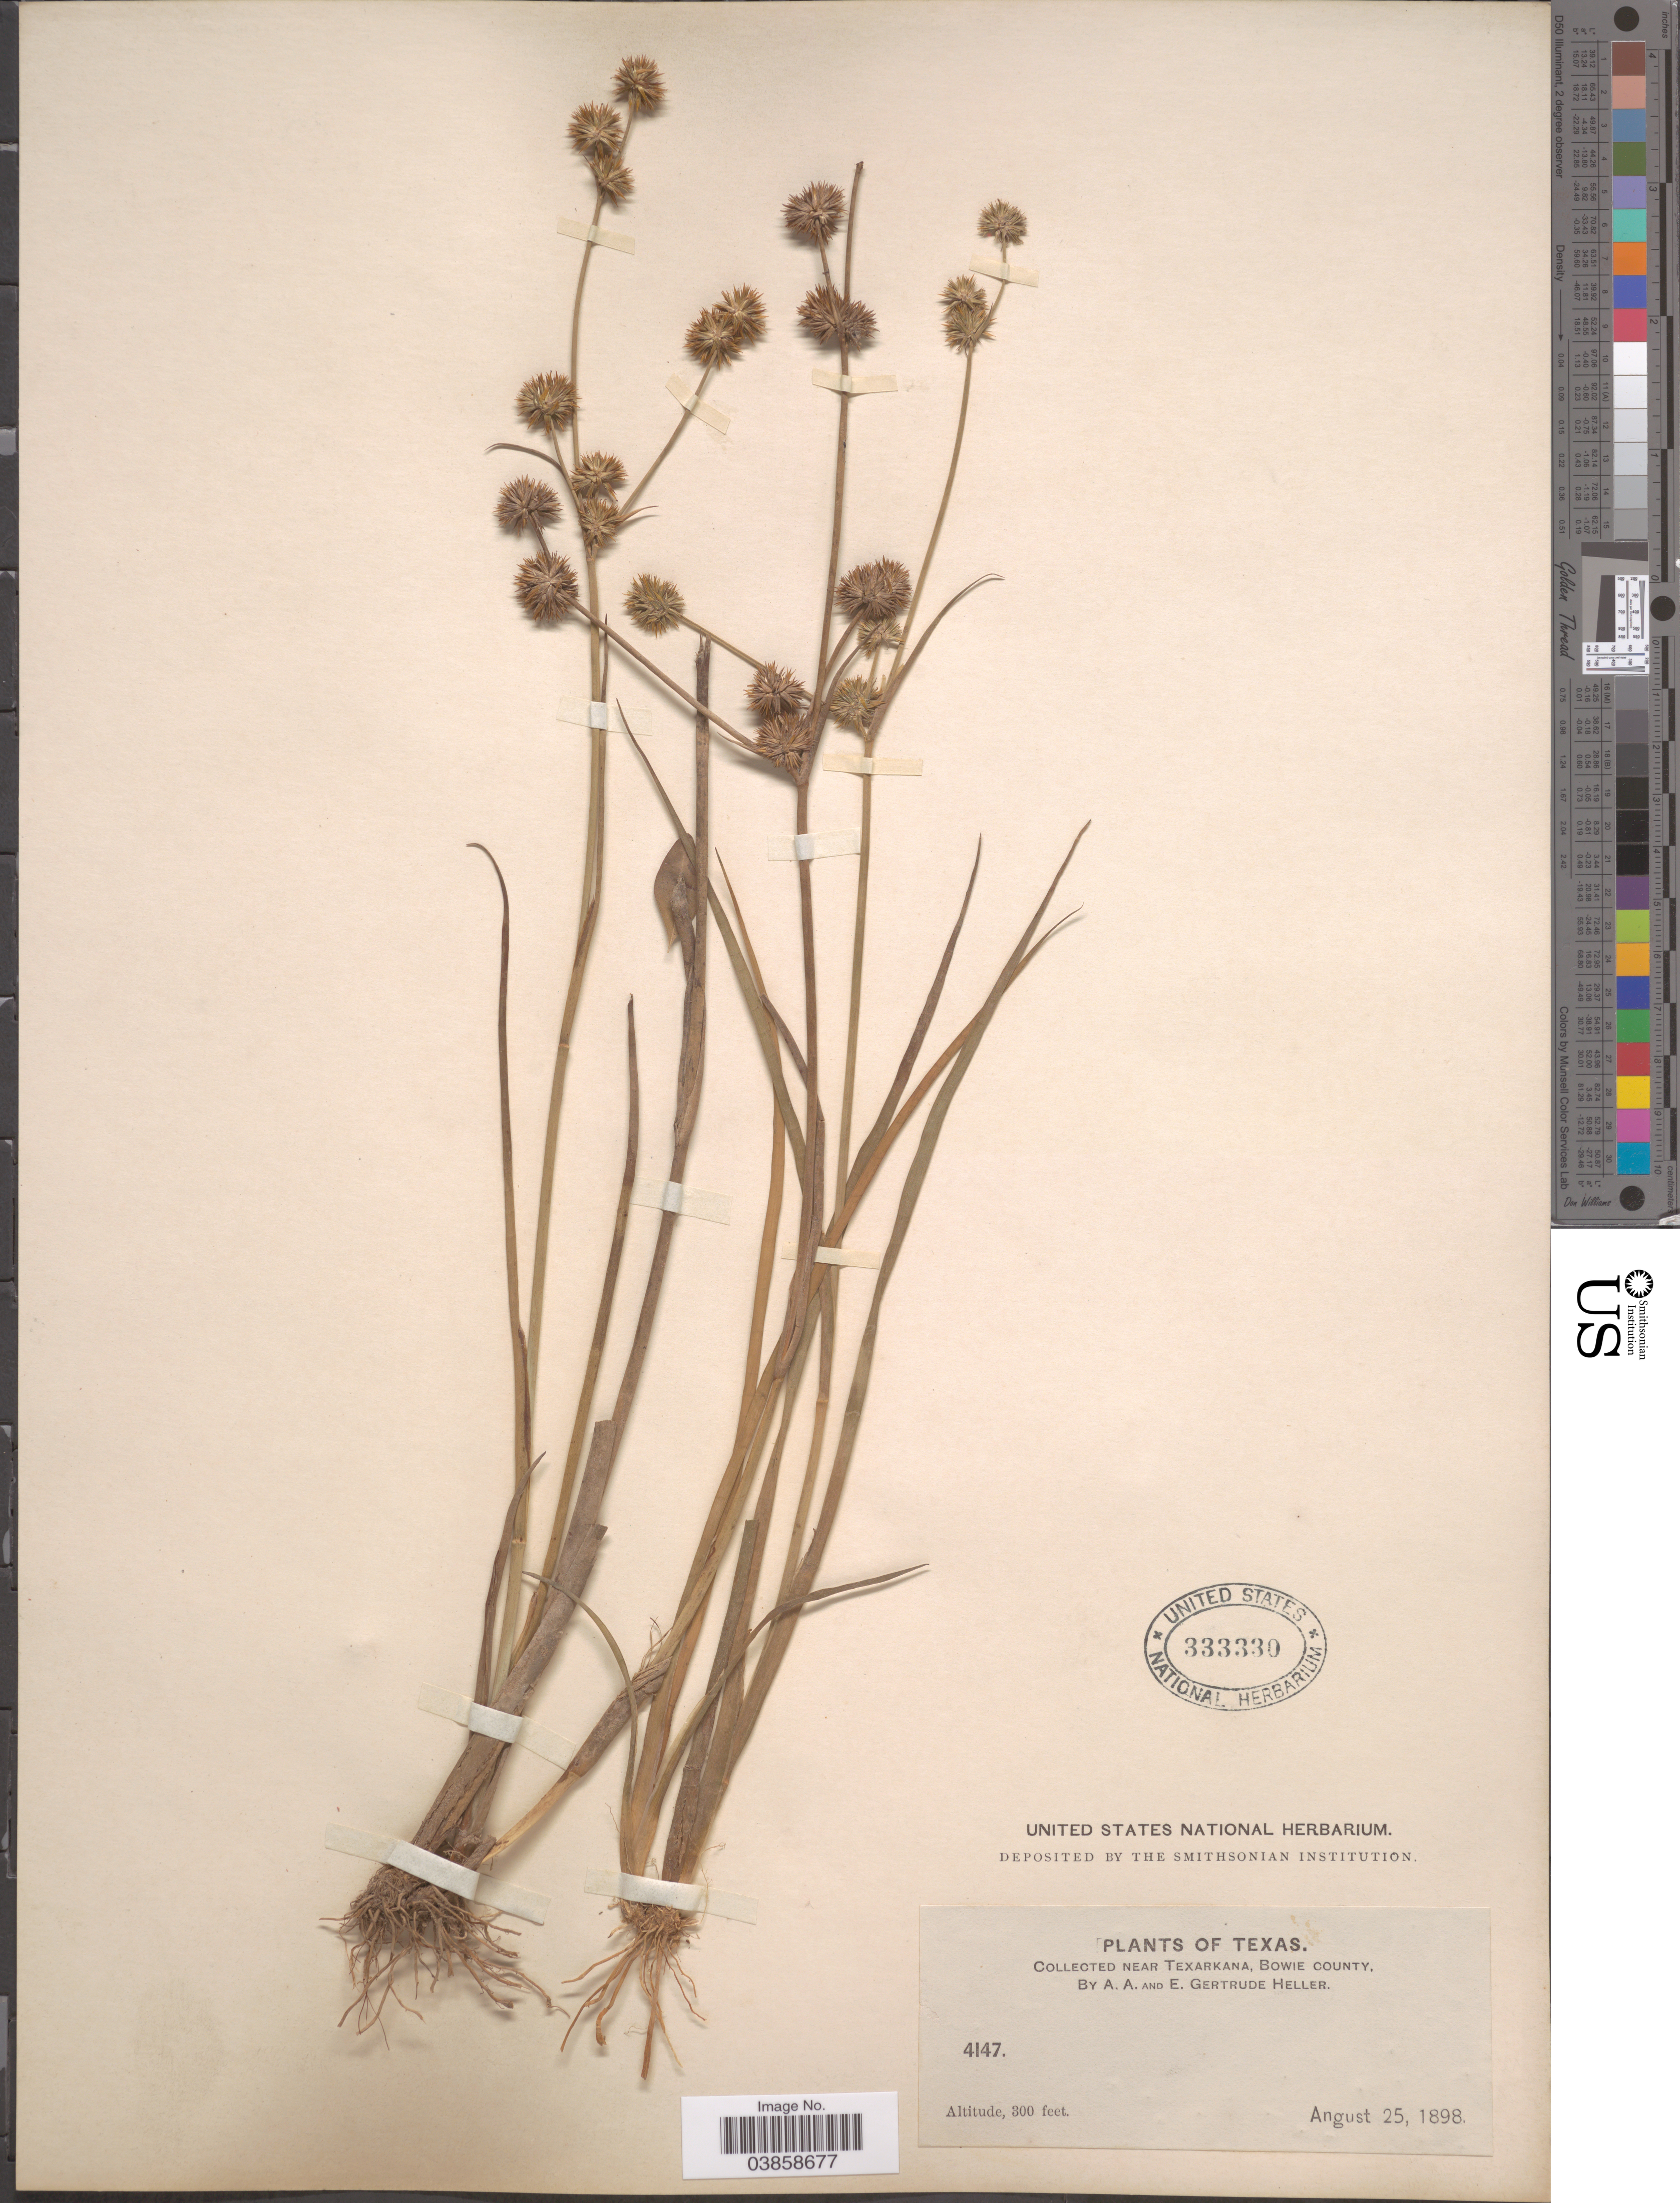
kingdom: Plantae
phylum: Tracheophyta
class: Liliopsida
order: Poales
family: Juncaceae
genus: Juncus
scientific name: Juncus validus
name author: Coville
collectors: A. A. Heller & E. G. Heller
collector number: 4147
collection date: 1898-08-25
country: United States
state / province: Texas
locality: Near Texarkana, Bowie County.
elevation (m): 91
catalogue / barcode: US 333330